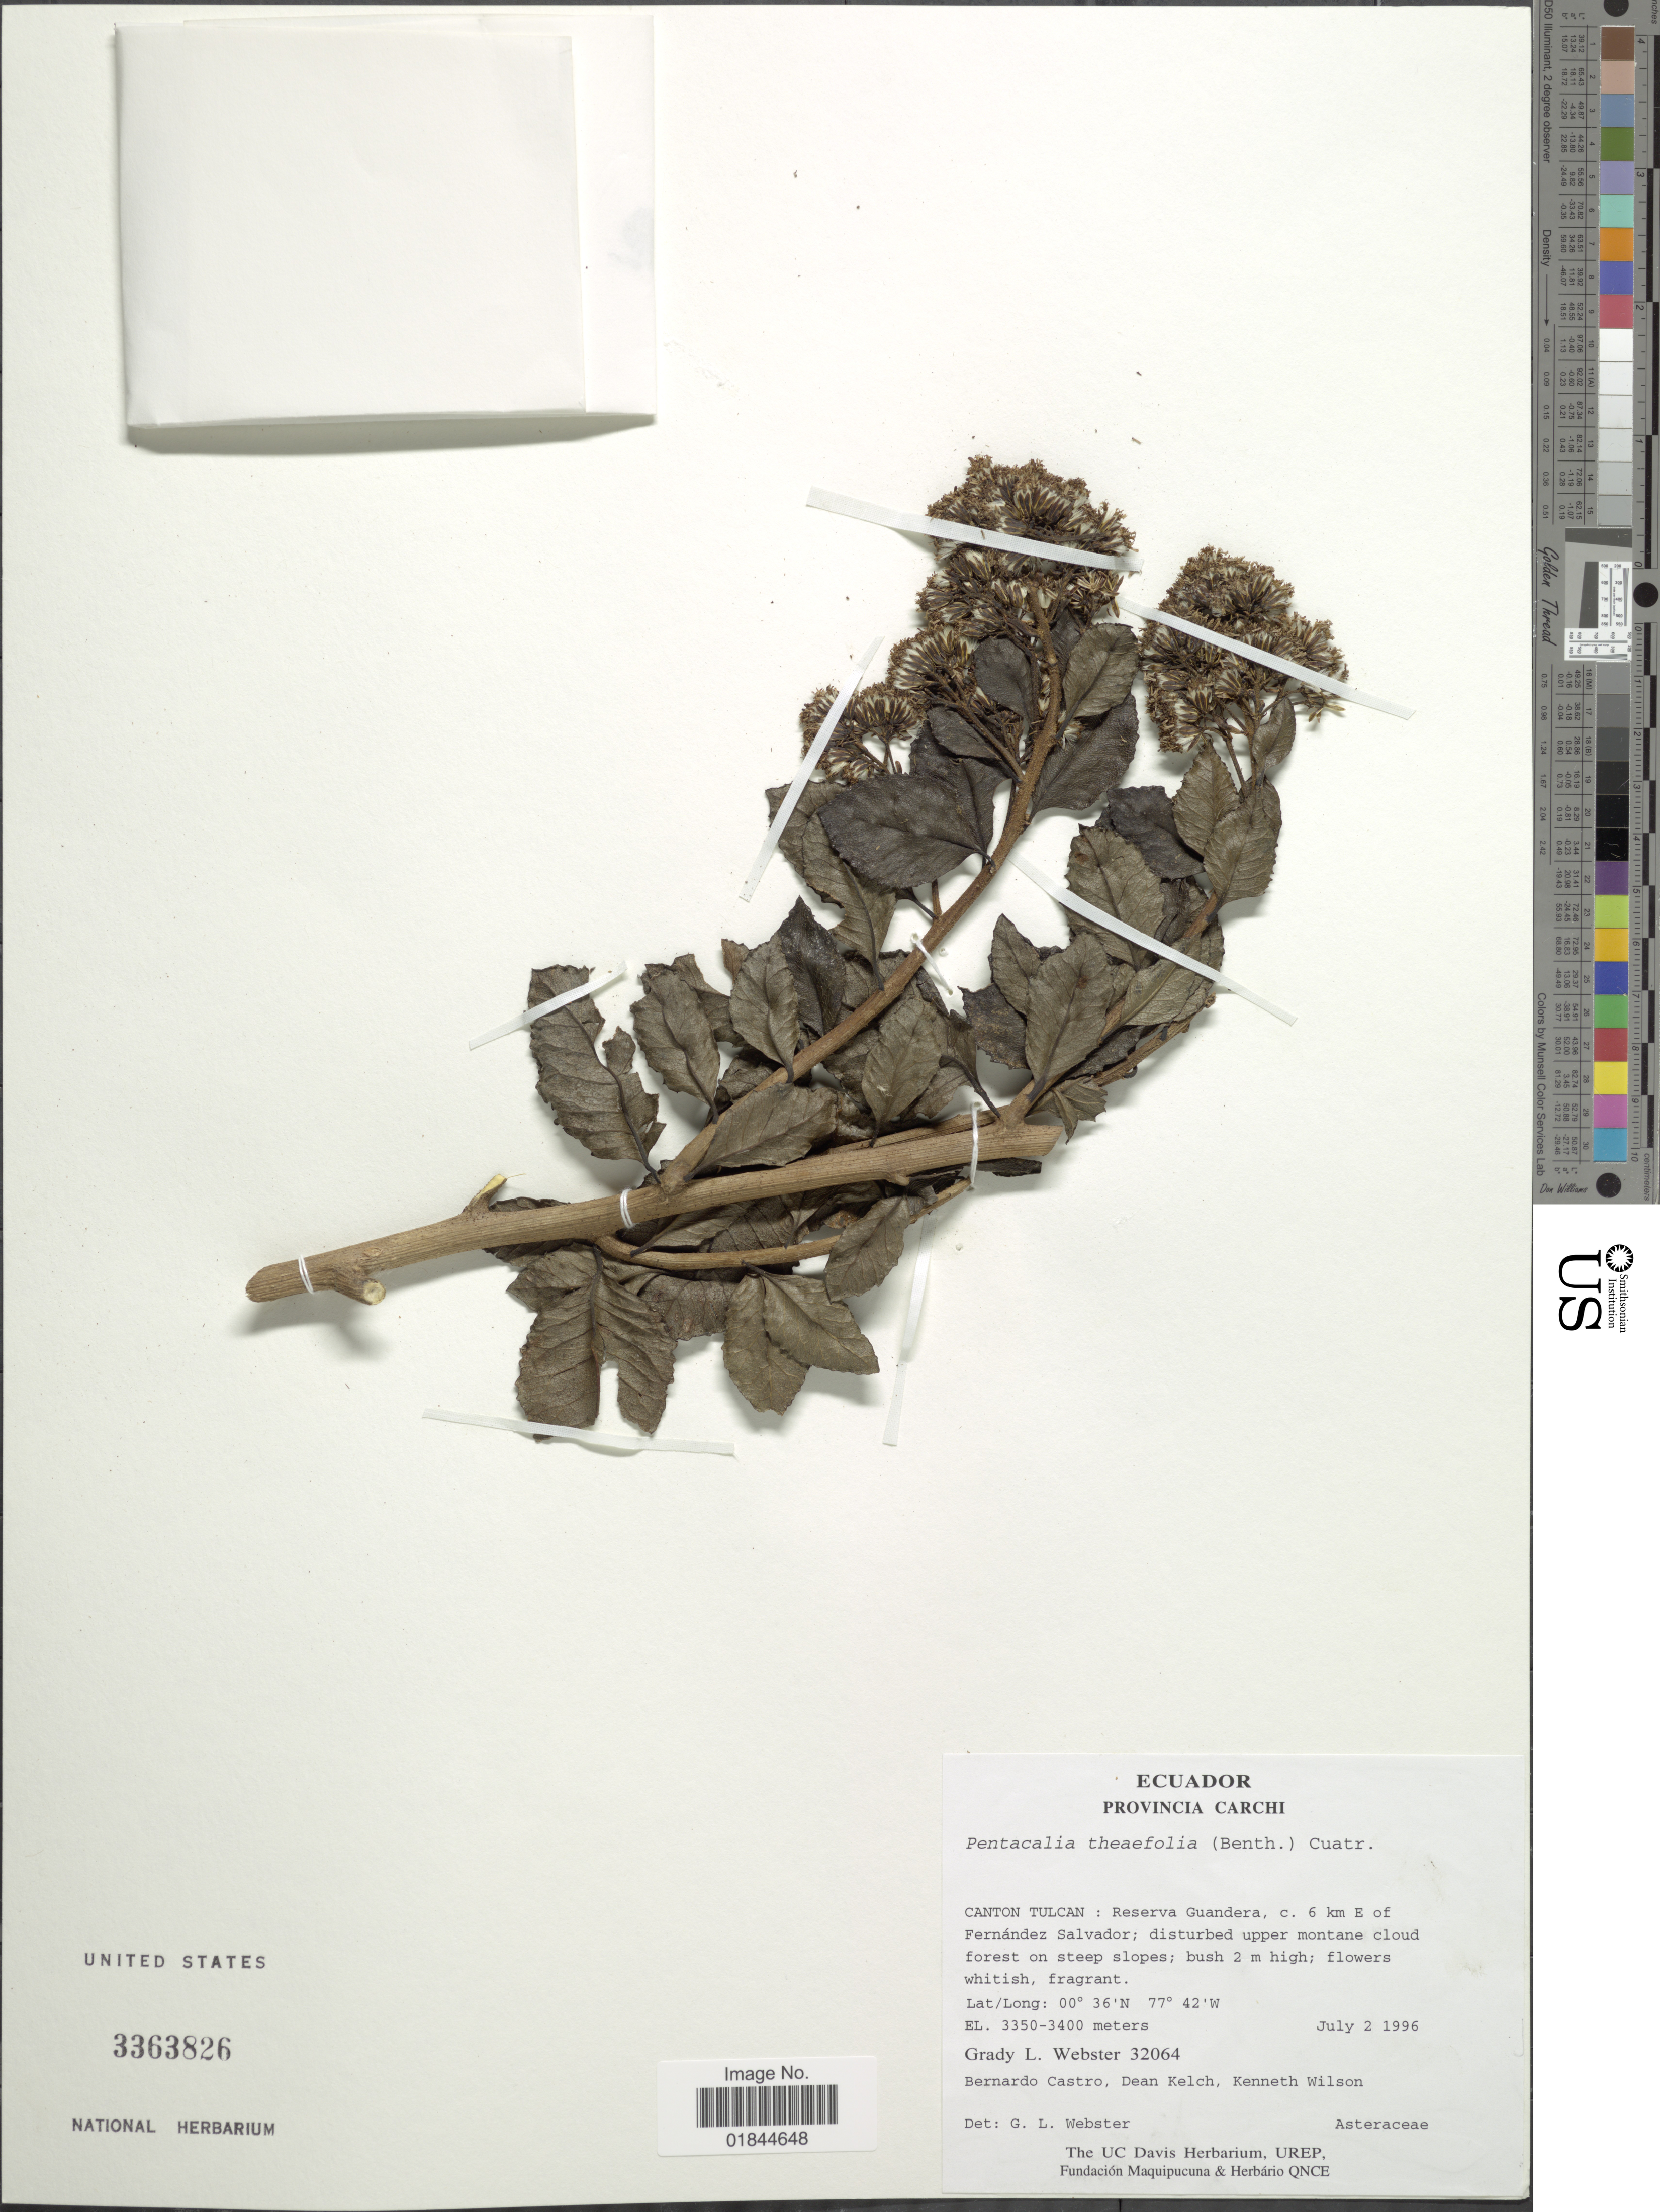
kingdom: Plantae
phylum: Tracheophyta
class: Magnoliopsida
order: Asterales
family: Asteraceae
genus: Pentacalia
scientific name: Pentacalia arborea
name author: (Kunth) H. Rob. & Cuatrec.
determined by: Calvo, Joel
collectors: G. L. Webster, B. Castro, D. Kelch & K. S. Wilson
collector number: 32064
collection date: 1996-07-02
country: Ecuador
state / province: Carchi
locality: Canton Tulcan, Reserva Guandera, c. 6 km E of Fernandez Salvador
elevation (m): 3350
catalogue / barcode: US 3363826